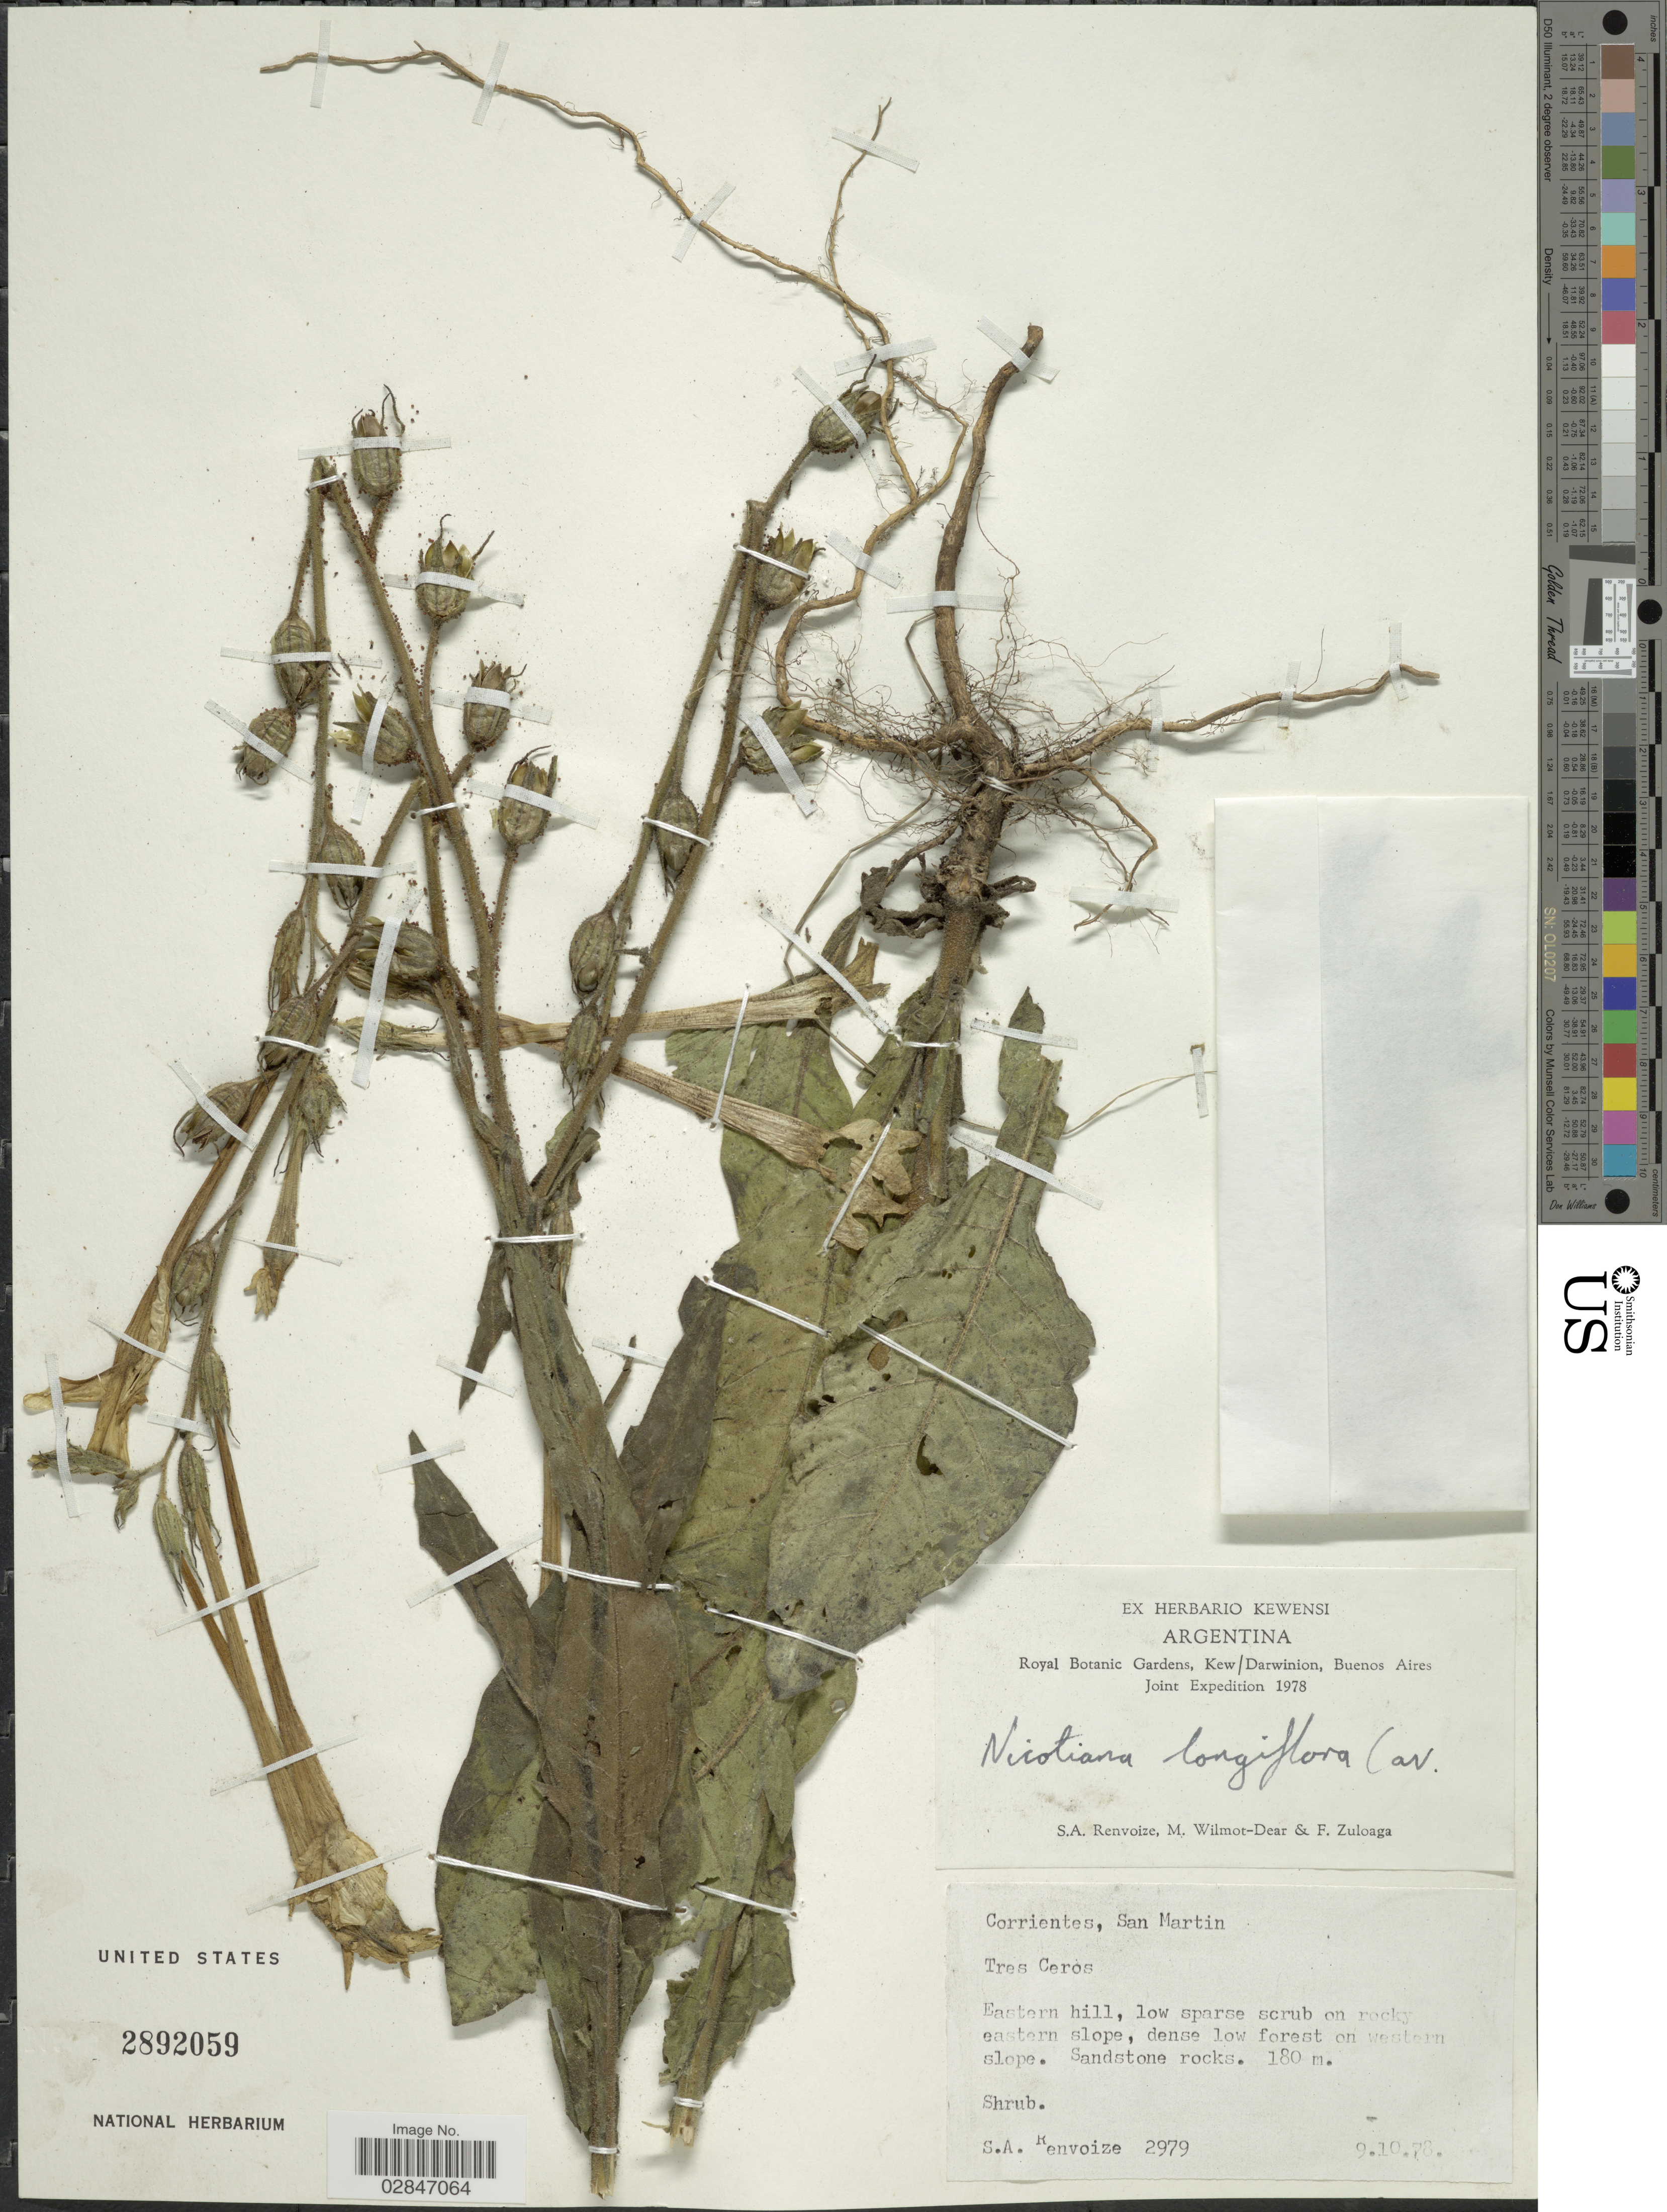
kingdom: Plantae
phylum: Tracheophyta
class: Magnoliopsida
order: Solanales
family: Solanaceae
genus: Nicotiana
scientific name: Nicotiana longiflora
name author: Cav.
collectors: S. A. Renvoize, M. Wilmot-Dear & F. Zuloaga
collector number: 2979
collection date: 1978-10-09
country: Argentina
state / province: Corrientes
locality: Corrientes, San Martin, Tres Ceros, Eastern hill, low sparse scrub on rocky eastern slopes, dense low forest on western slope.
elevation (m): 180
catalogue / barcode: US 2892059